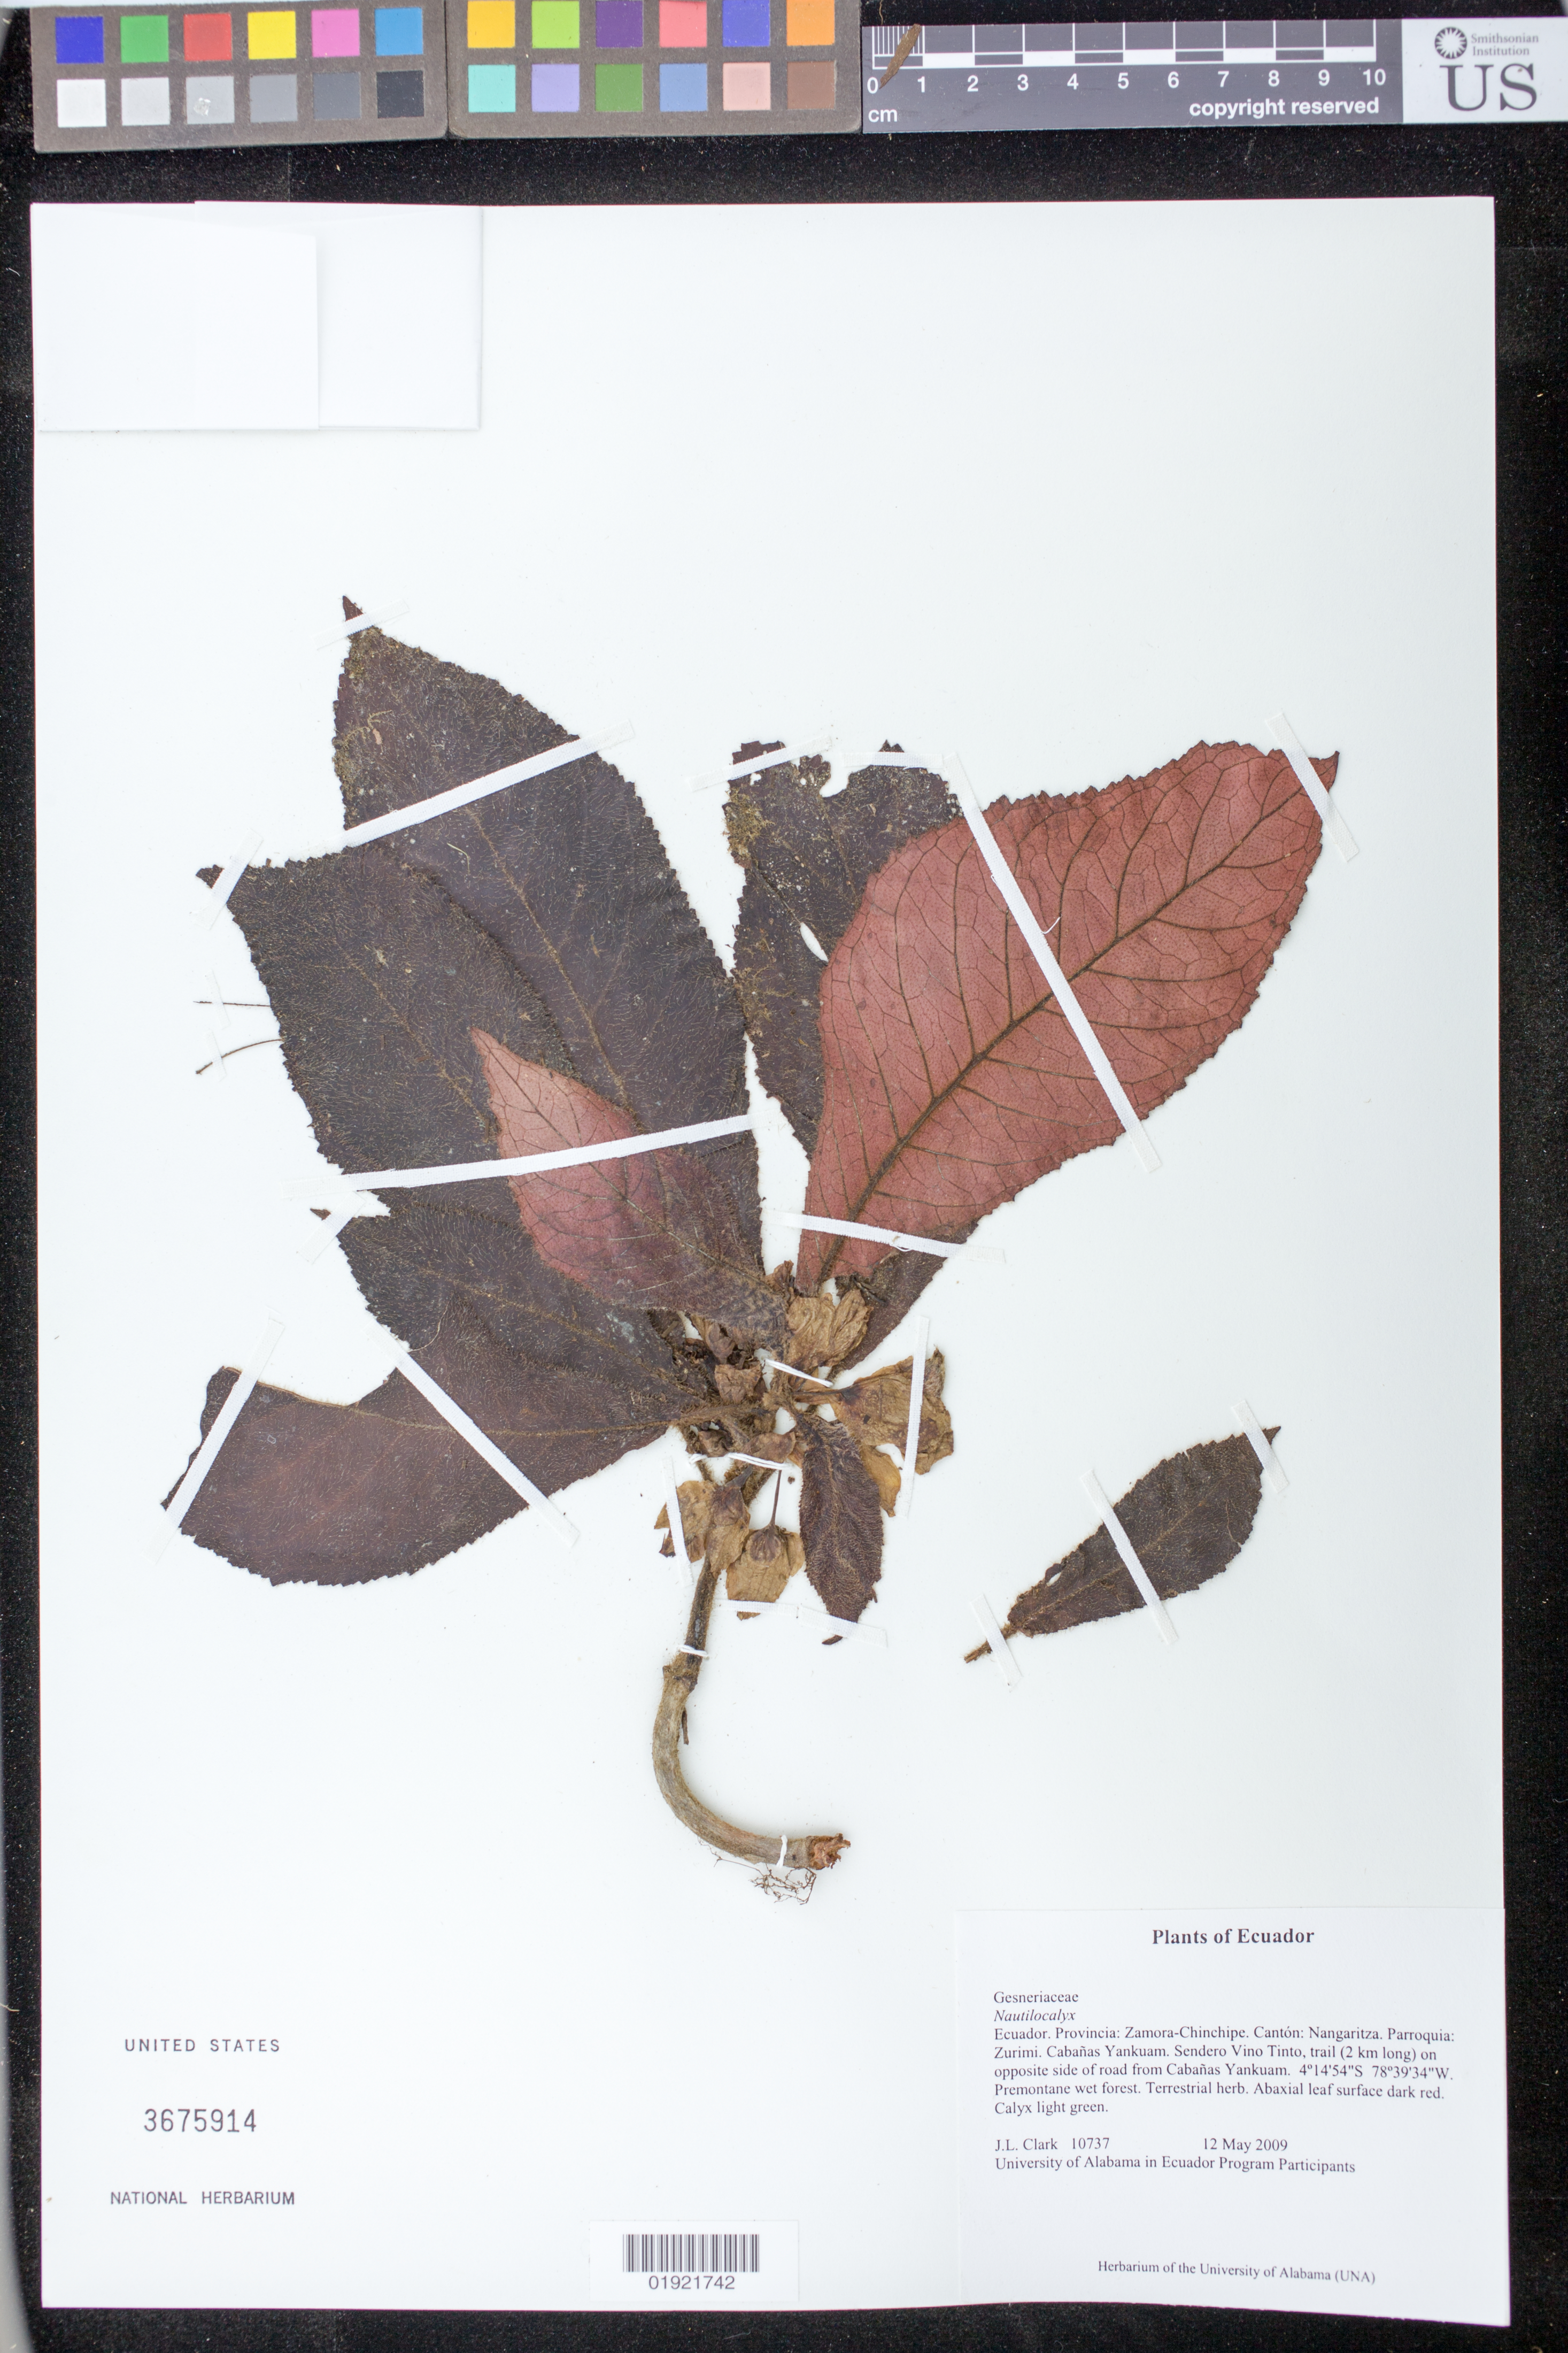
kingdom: Plantae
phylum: Tracheophyta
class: Magnoliopsida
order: Lamiales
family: Gesneriaceae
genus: Nautilocalyx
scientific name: Nautilocalyx sp.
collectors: J. L. Clark & University of Alabama in Ecuador Program participants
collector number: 10737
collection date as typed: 12 May 2009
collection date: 2009-05-12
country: Ecuador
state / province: Zamora-Chinchipe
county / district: Nangaritza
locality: Parroquia: Zurimi. Cabanas Yankuam. Sendero Vino Tinto, trail (2 km long) on opposite side of road from Cabanas Yankuam.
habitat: Premontane wet forest.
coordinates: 4 14 54 S, 78 39 34 W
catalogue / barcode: US 3675914